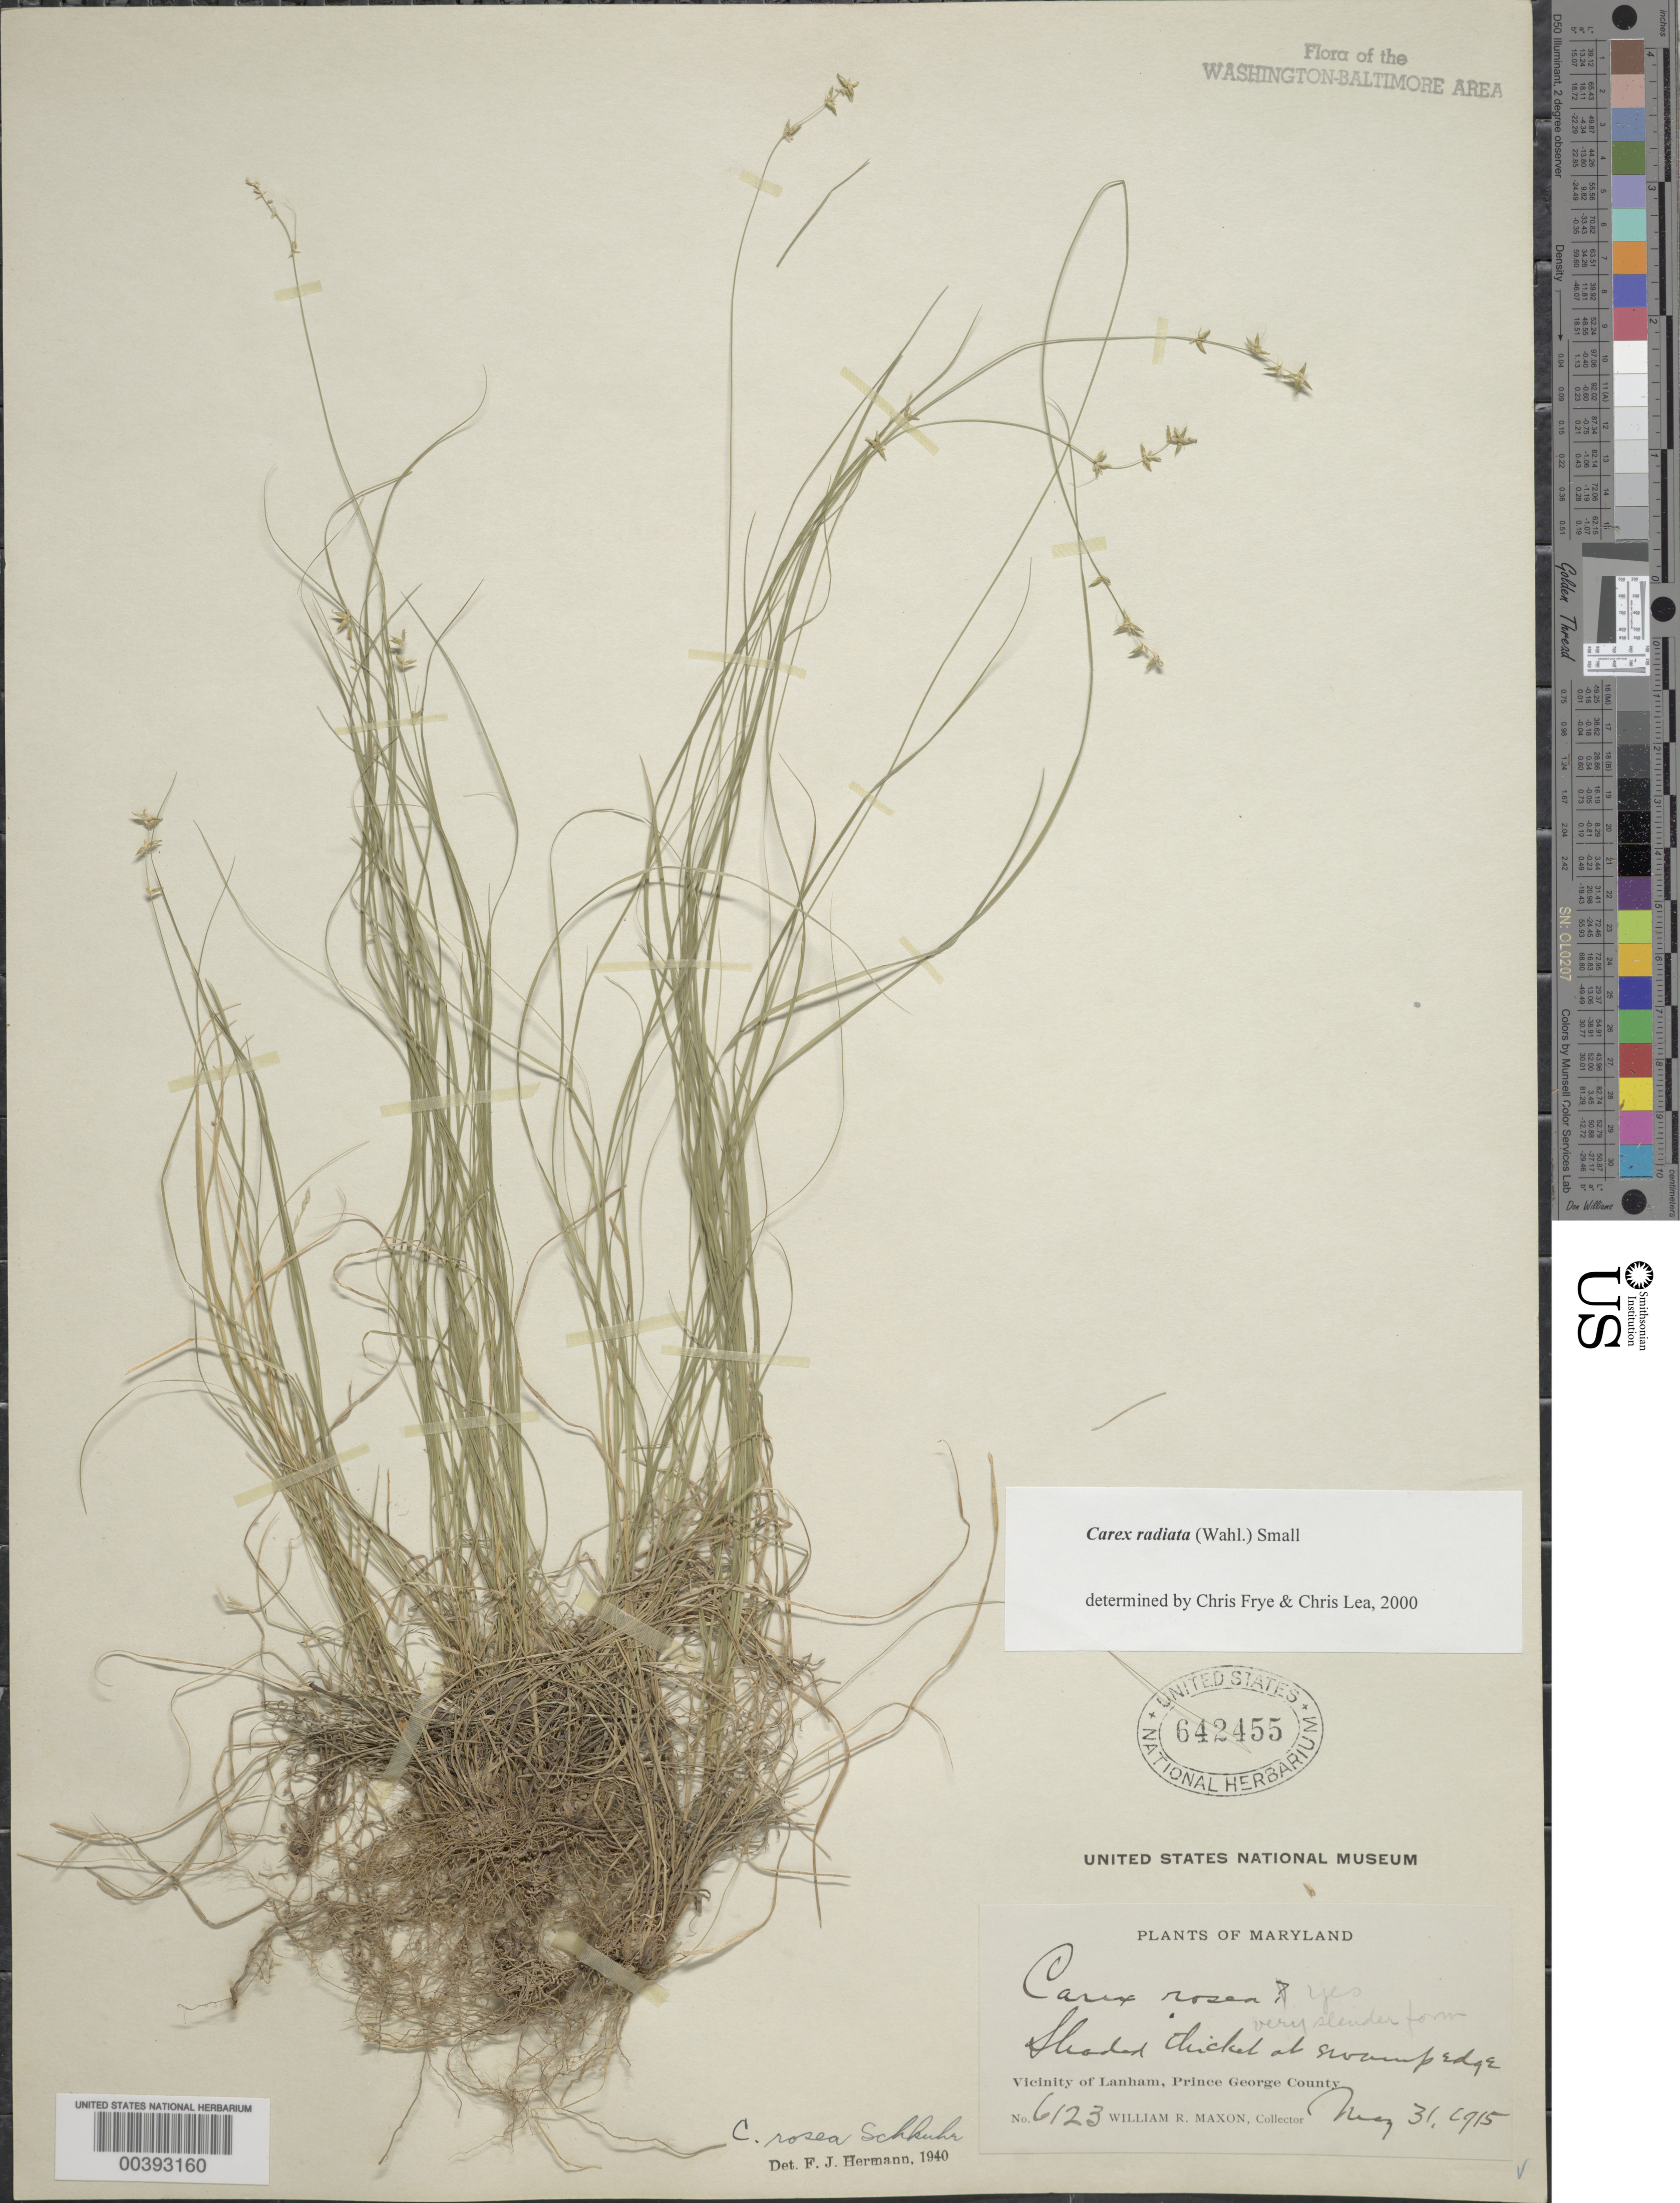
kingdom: Plantae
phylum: Tracheophyta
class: Liliopsida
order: Poales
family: Cyperaceae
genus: Carex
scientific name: Carex radiata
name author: (Wahlenb.) Small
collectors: W. R. Maxon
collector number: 6123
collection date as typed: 31 May 1915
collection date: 1915-05-31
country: United States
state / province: Maryland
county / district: Prince George's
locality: Lanham vicinity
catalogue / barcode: US 642455